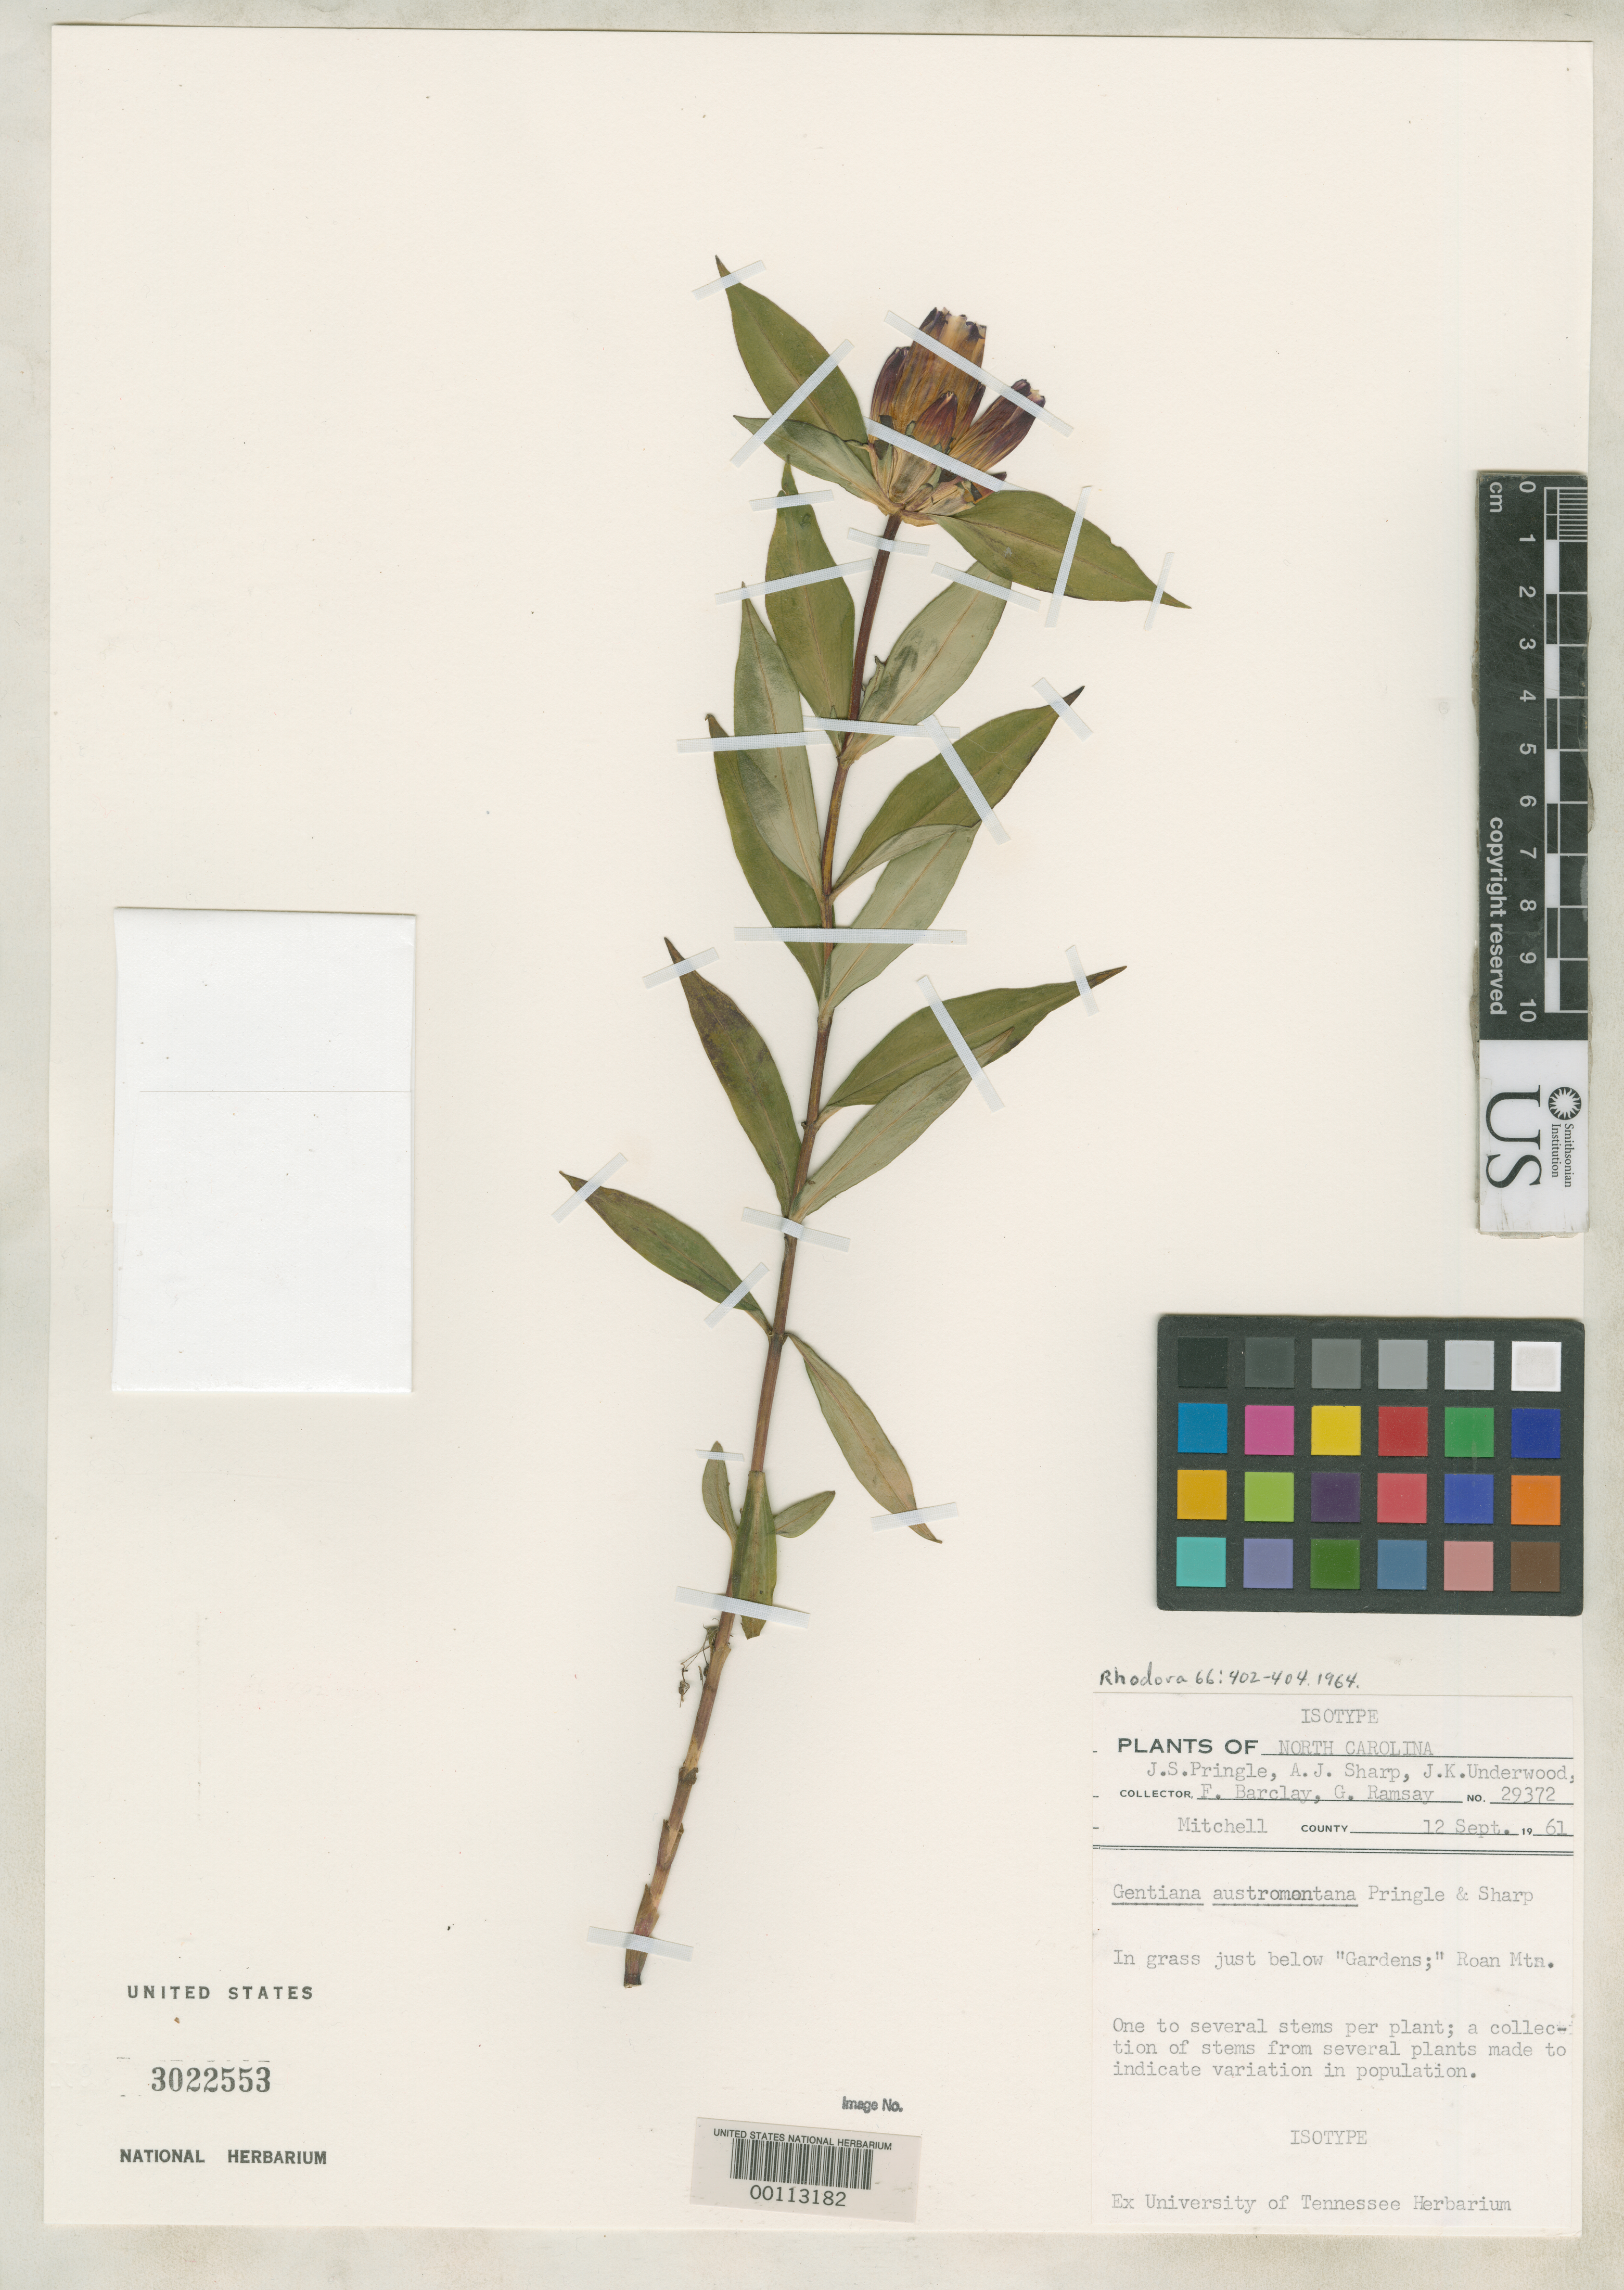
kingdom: Plantae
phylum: Tracheophyta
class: Magnoliopsida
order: Gentianales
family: Gentianaceae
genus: Gentiana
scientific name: Gentiana austromontana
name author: J.S. Pringle & Sharp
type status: Isotype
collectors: J. S. Pringle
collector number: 29372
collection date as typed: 12 Sep 1961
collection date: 1961-09-12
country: United States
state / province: North Carolina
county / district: Mitchell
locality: Roan Mtn., just below "gardens".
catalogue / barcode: US 3022553